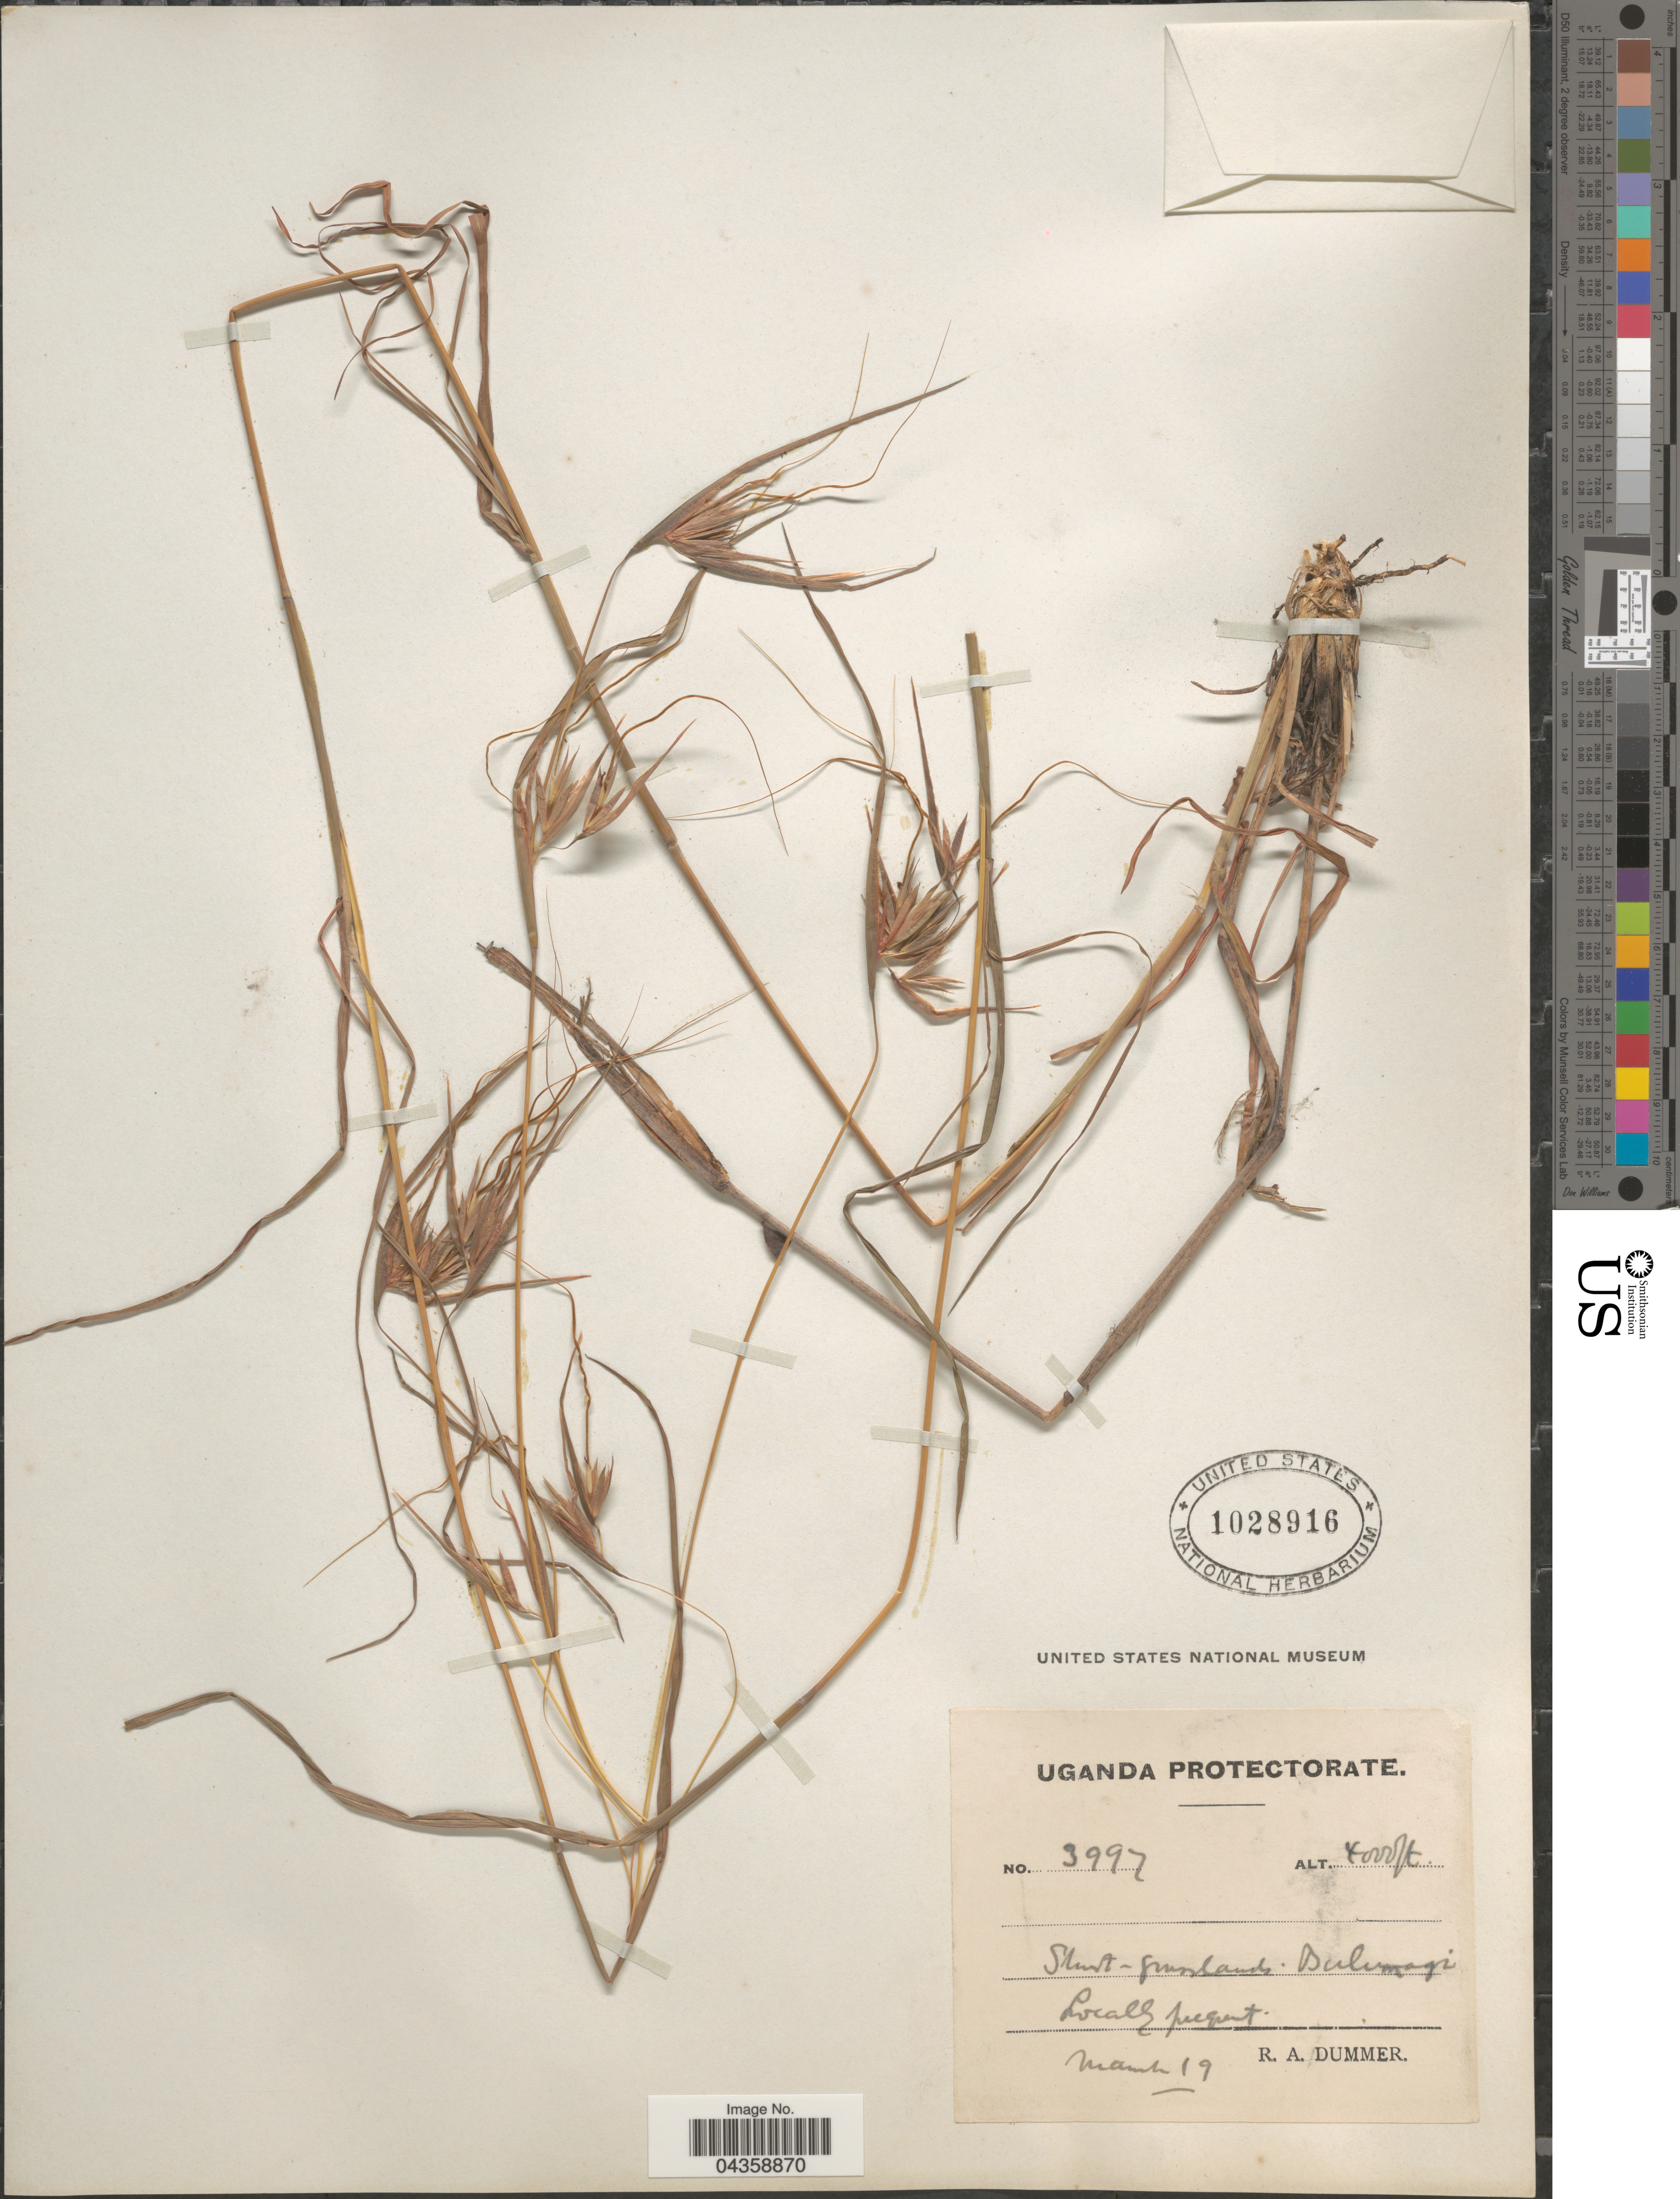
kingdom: Plantae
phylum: Tracheophyta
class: Liliopsida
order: Poales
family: Poaceae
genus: Themeda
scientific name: Themeda triandra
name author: Forssk.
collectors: R. Dümmer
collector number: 3997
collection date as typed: Transcribed d/m/y: /3/19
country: Uganda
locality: Uganda Protectorate. Bulumagi.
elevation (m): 1219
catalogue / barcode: US 1028916